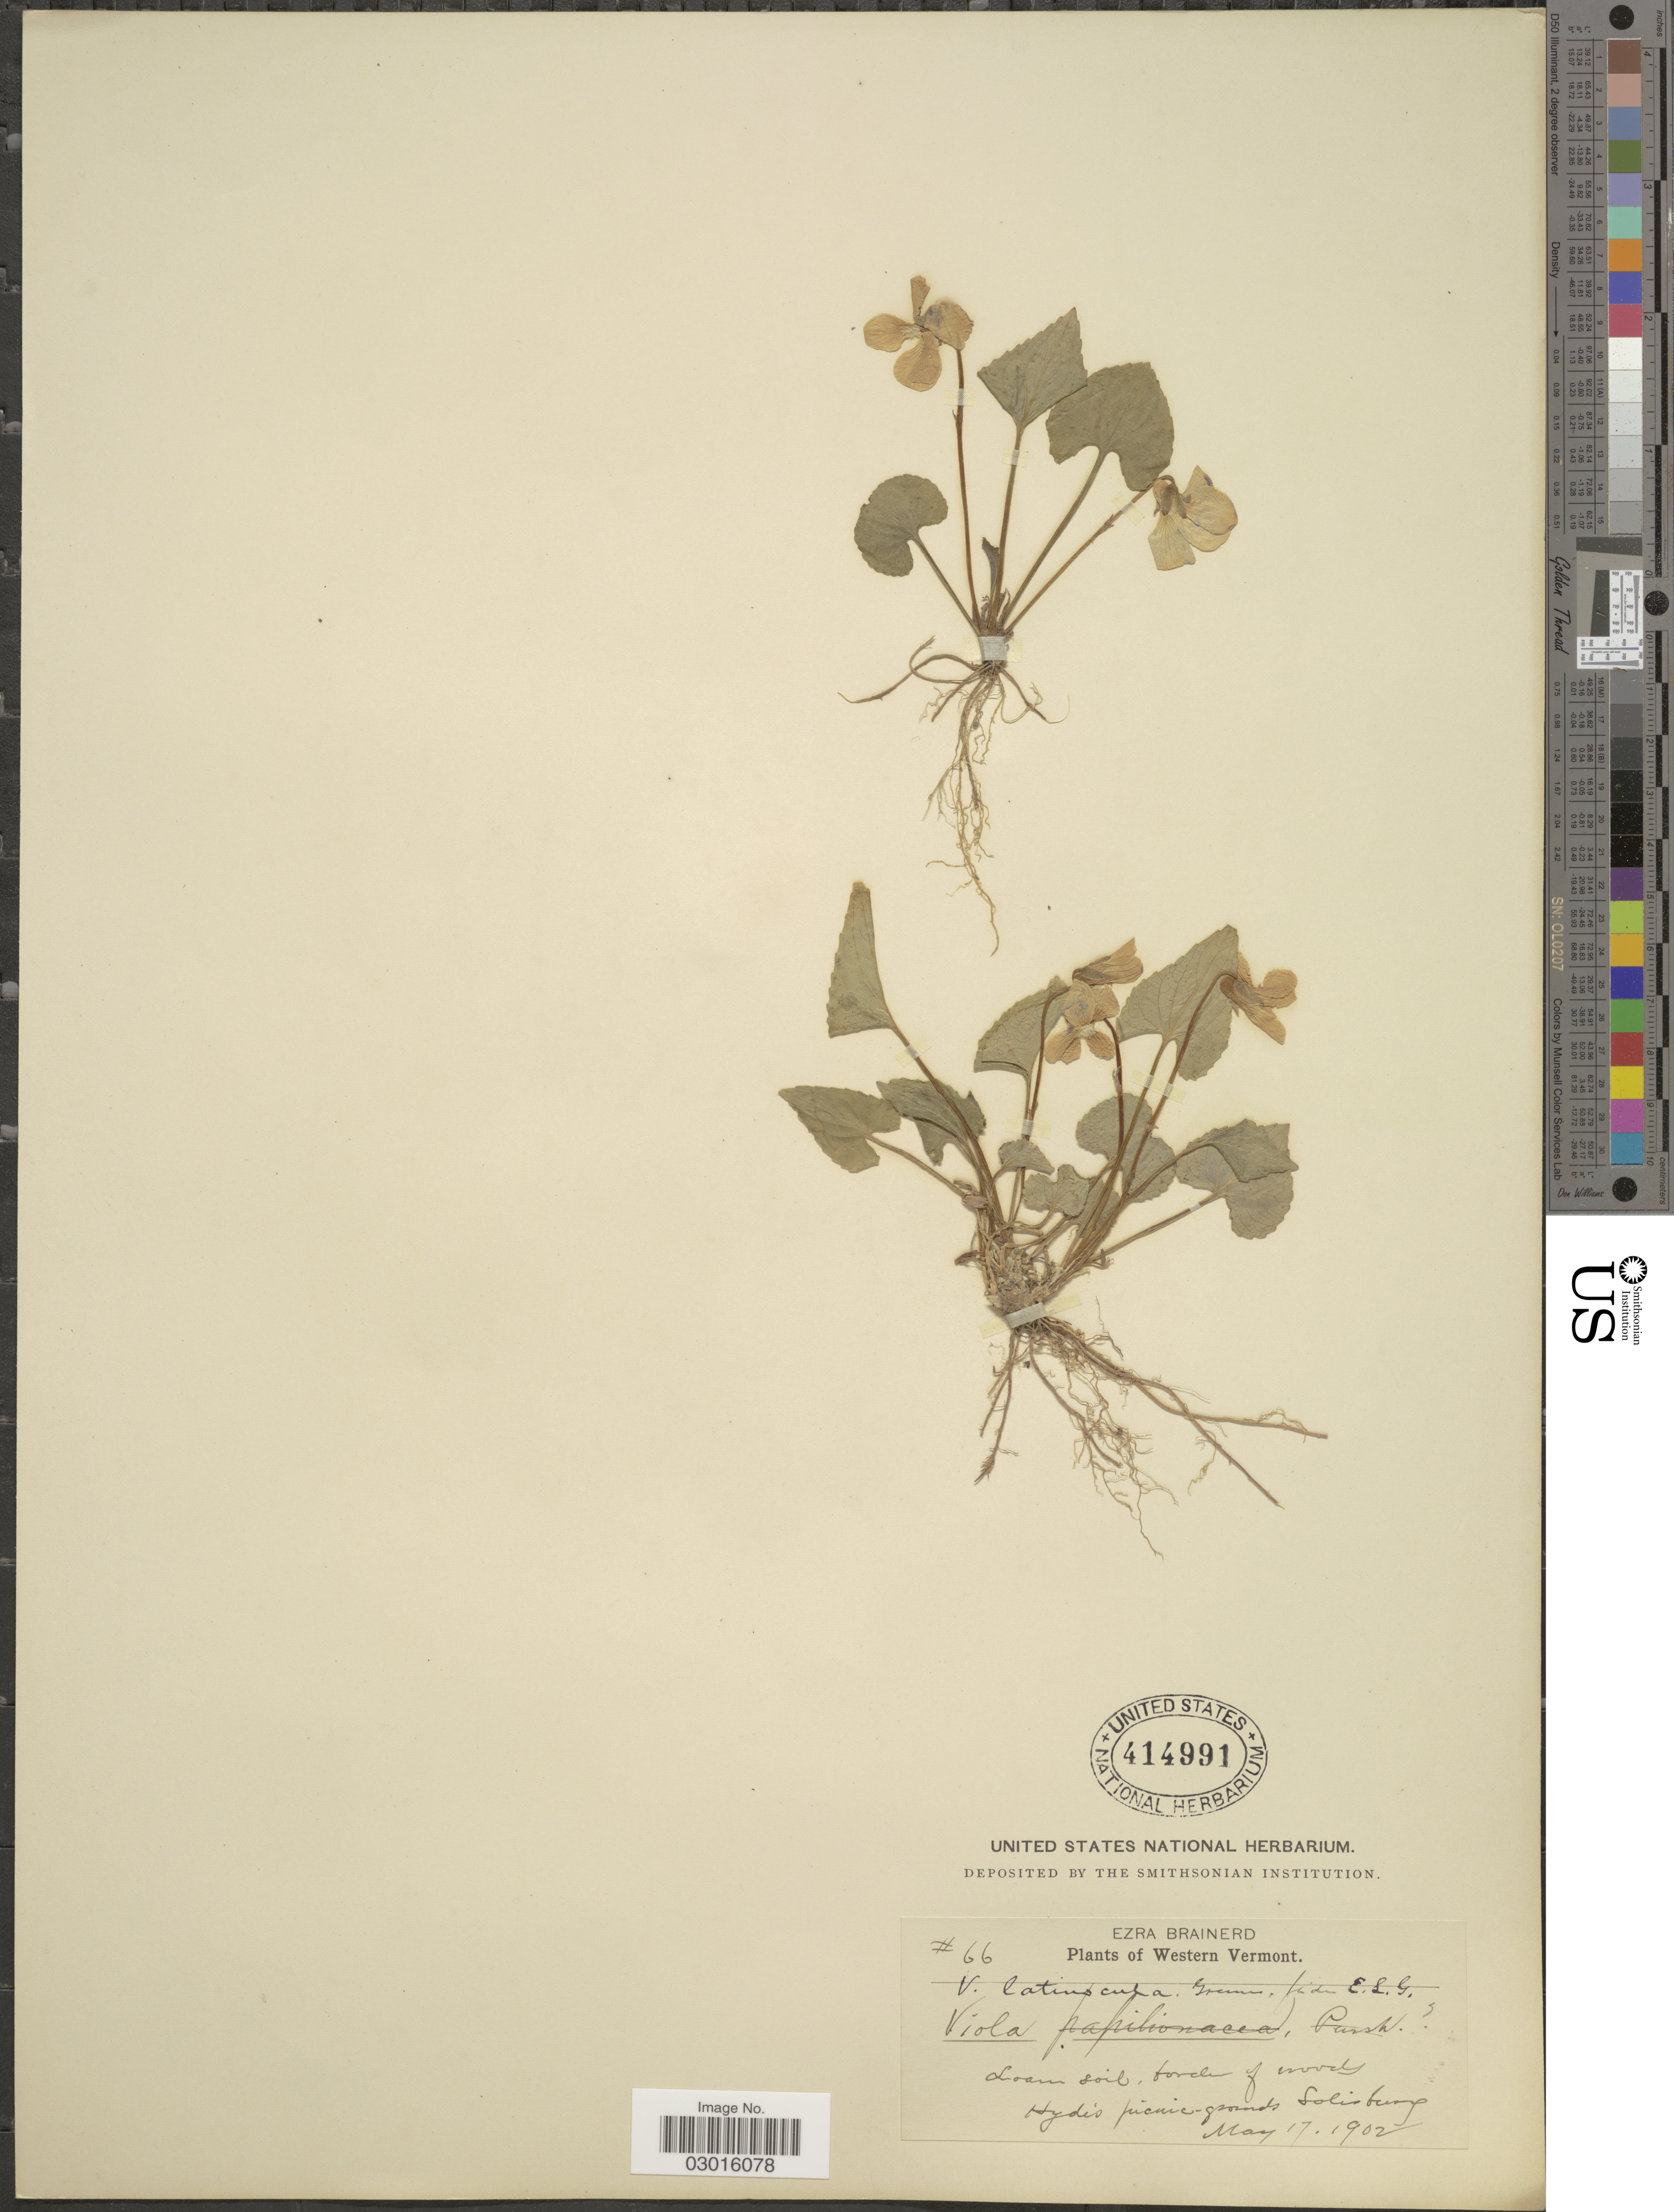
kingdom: Plantae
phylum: Tracheophyta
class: Magnoliopsida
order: Malpighiales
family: Violaceae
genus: Viola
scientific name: Viola latiuscula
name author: Greene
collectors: E. Brainerd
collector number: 66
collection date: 1902-05-17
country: United States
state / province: Vermont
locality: Western Vermont. Loam soil, border of woody Hyde's picnic-grounds Salisbury.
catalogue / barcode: US 414991